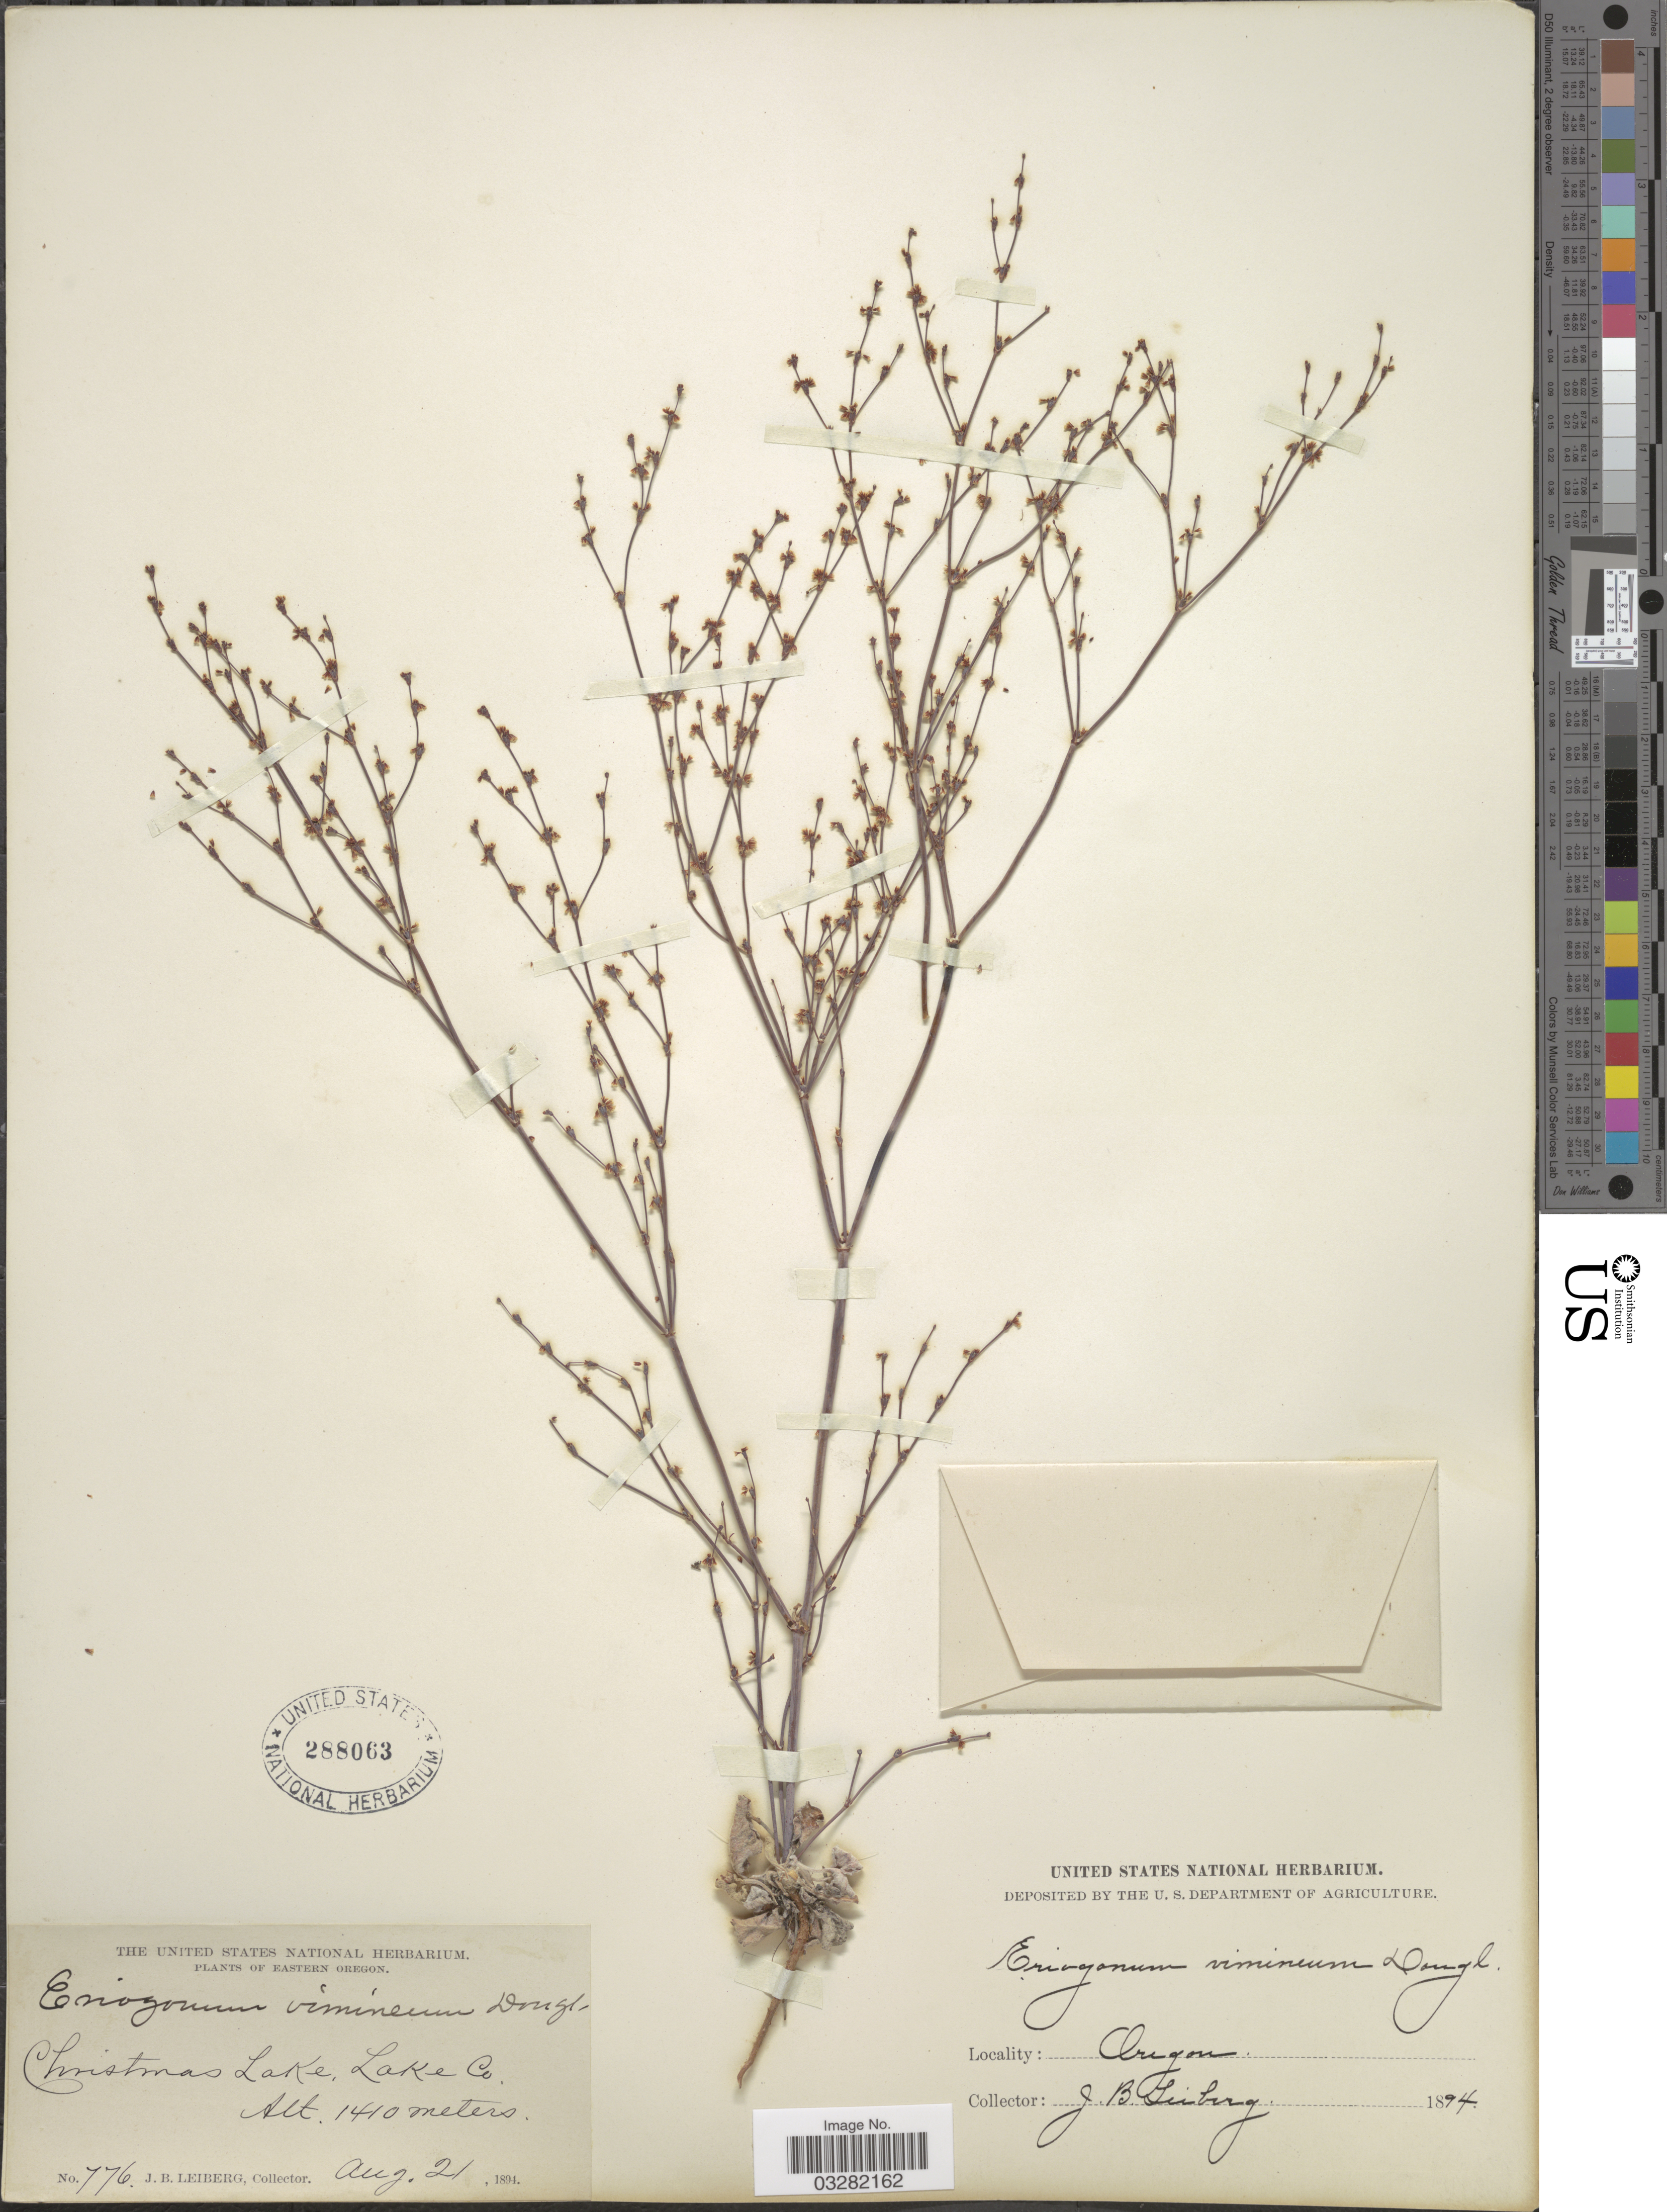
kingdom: Plantae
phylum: Tracheophyta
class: Magnoliopsida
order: Caryophyllales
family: Polygonaceae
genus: Eriogonum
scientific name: Eriogonum vimineum var. vimineum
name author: Douglas ex Benth.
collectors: J. B. Leiberg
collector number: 776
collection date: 1894-08-21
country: United States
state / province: Oregon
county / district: Lake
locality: Eastern Oregon. Christmas Lake, Lake Co.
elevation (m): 1410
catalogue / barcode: US 288063